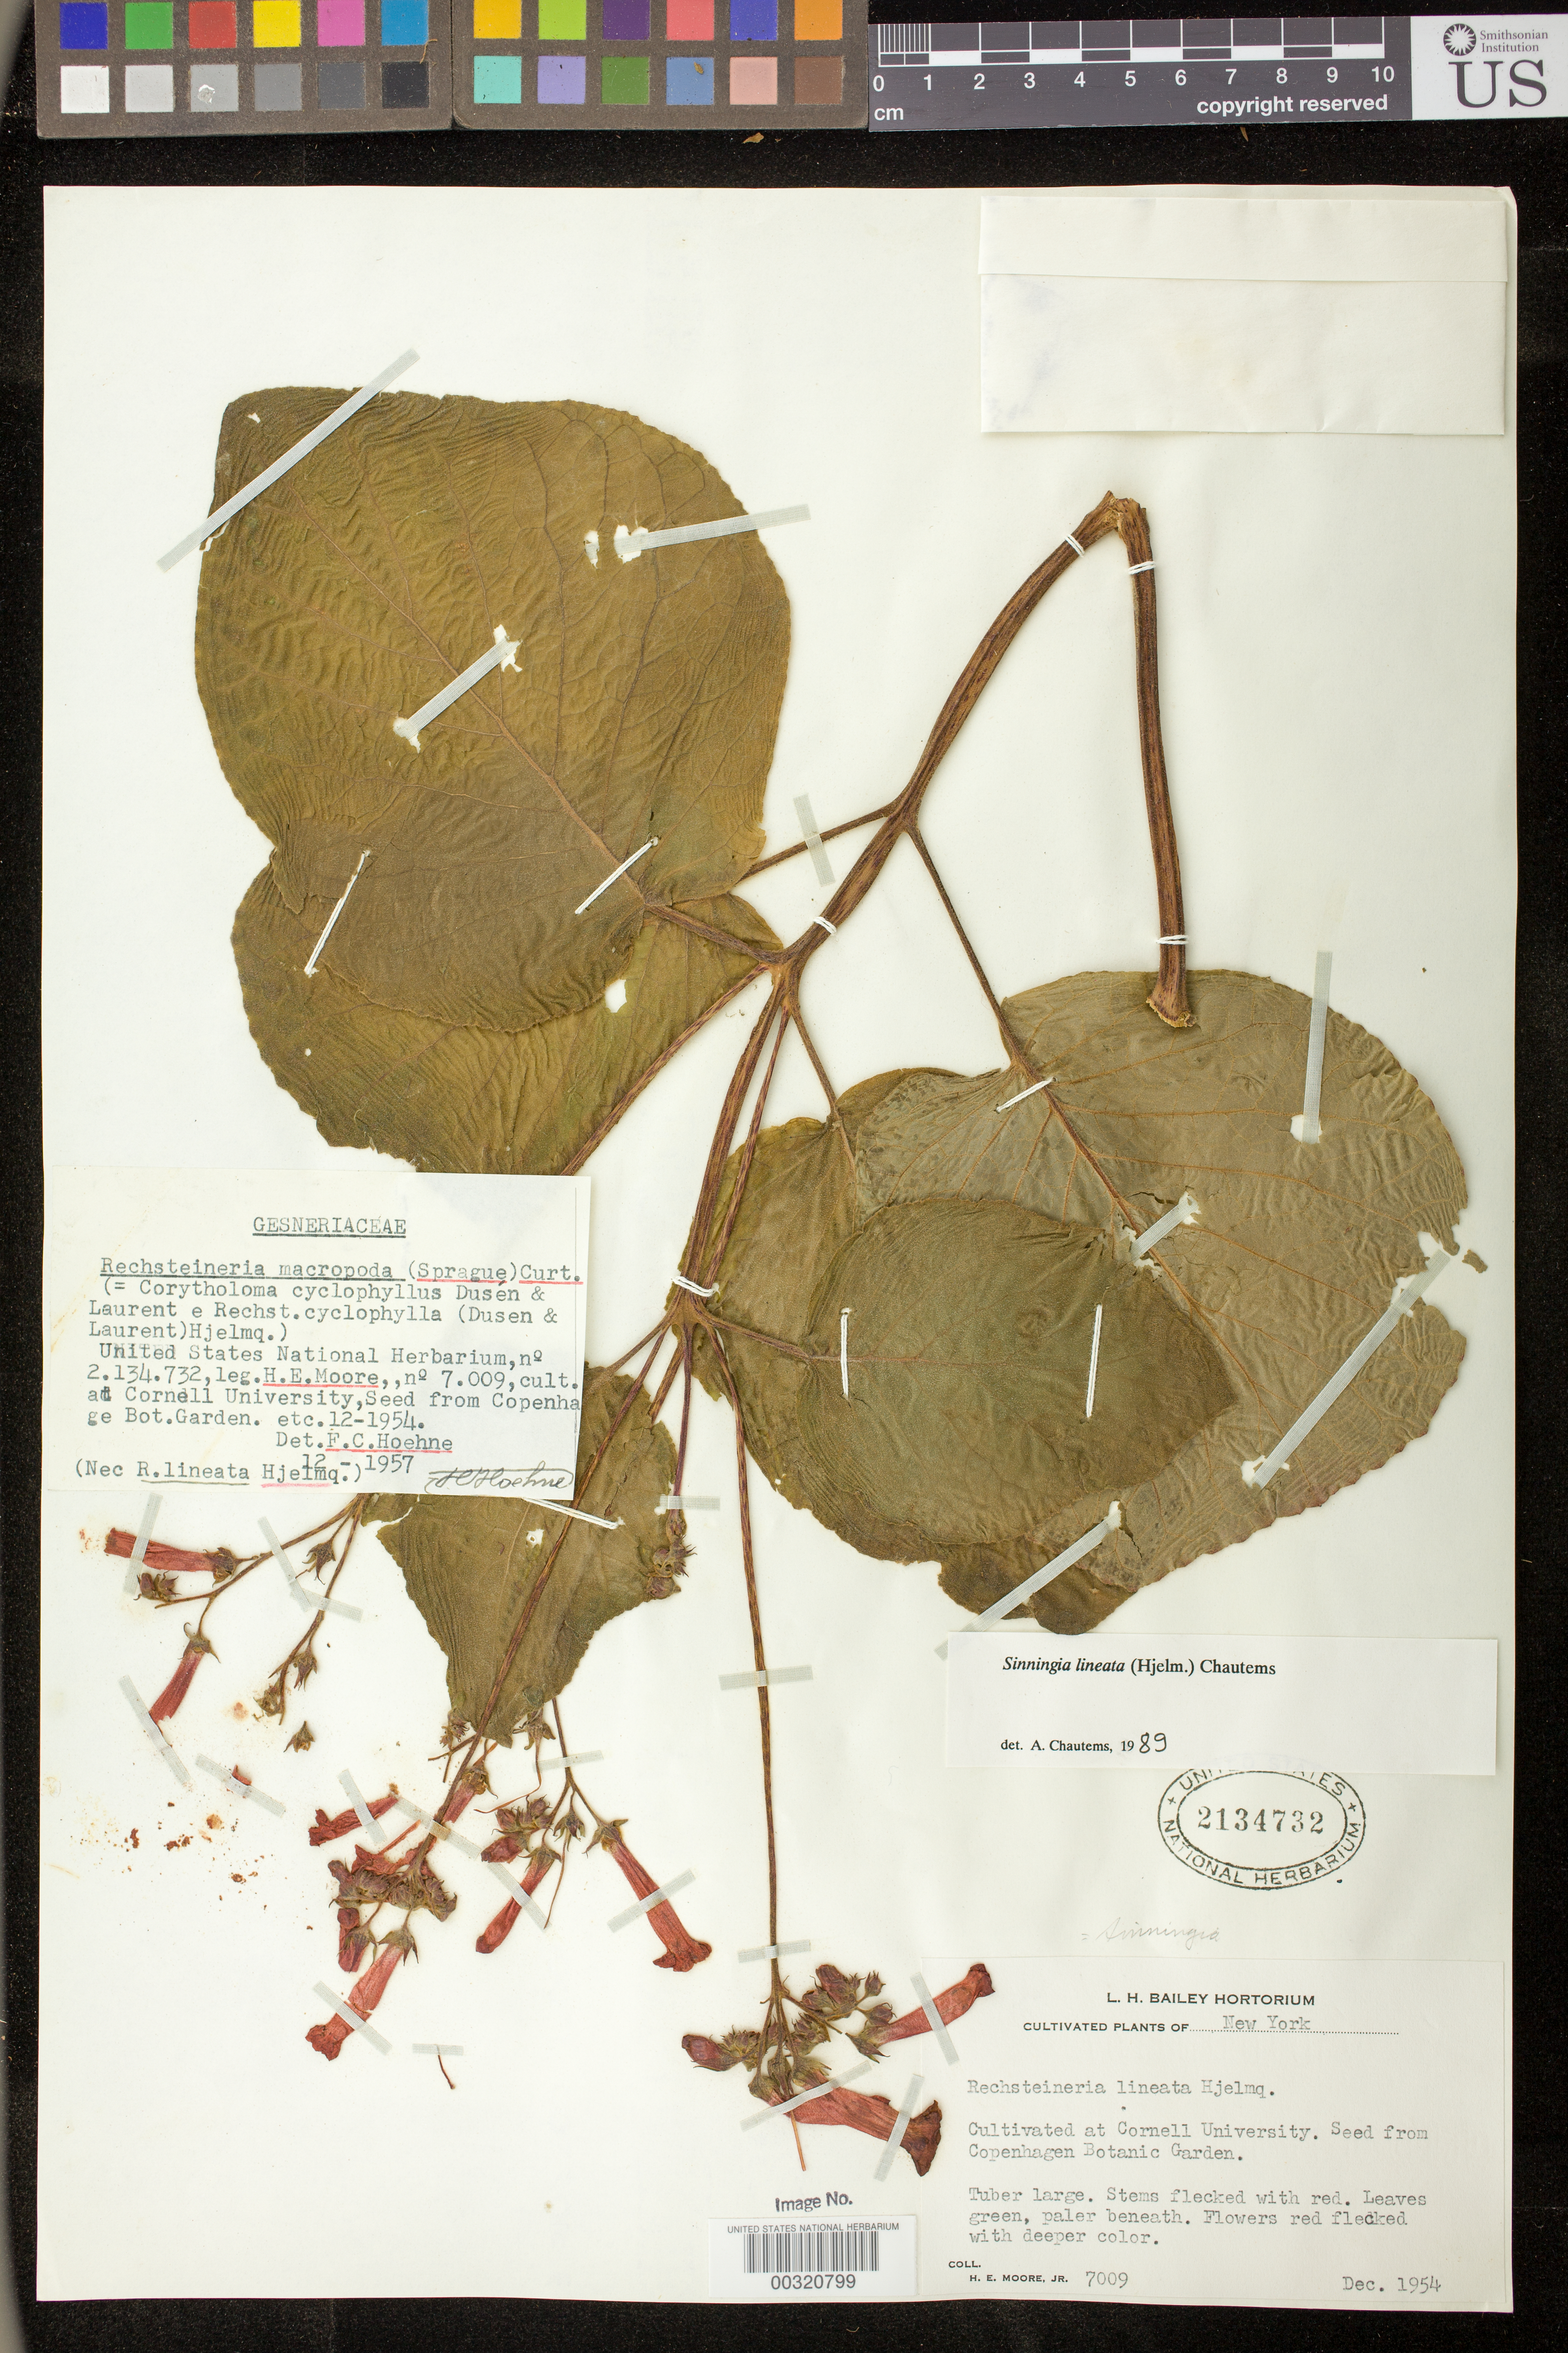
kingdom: Plantae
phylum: Tracheophyta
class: Magnoliopsida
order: Lamiales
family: Gesneriaceae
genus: Sinningia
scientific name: Sinningia lineata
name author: (Hjelmq.) Chautems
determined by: Chautems, A. P.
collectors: H. E. Moore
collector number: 7009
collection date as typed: Dec 1954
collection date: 1954-12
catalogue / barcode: US 2134732